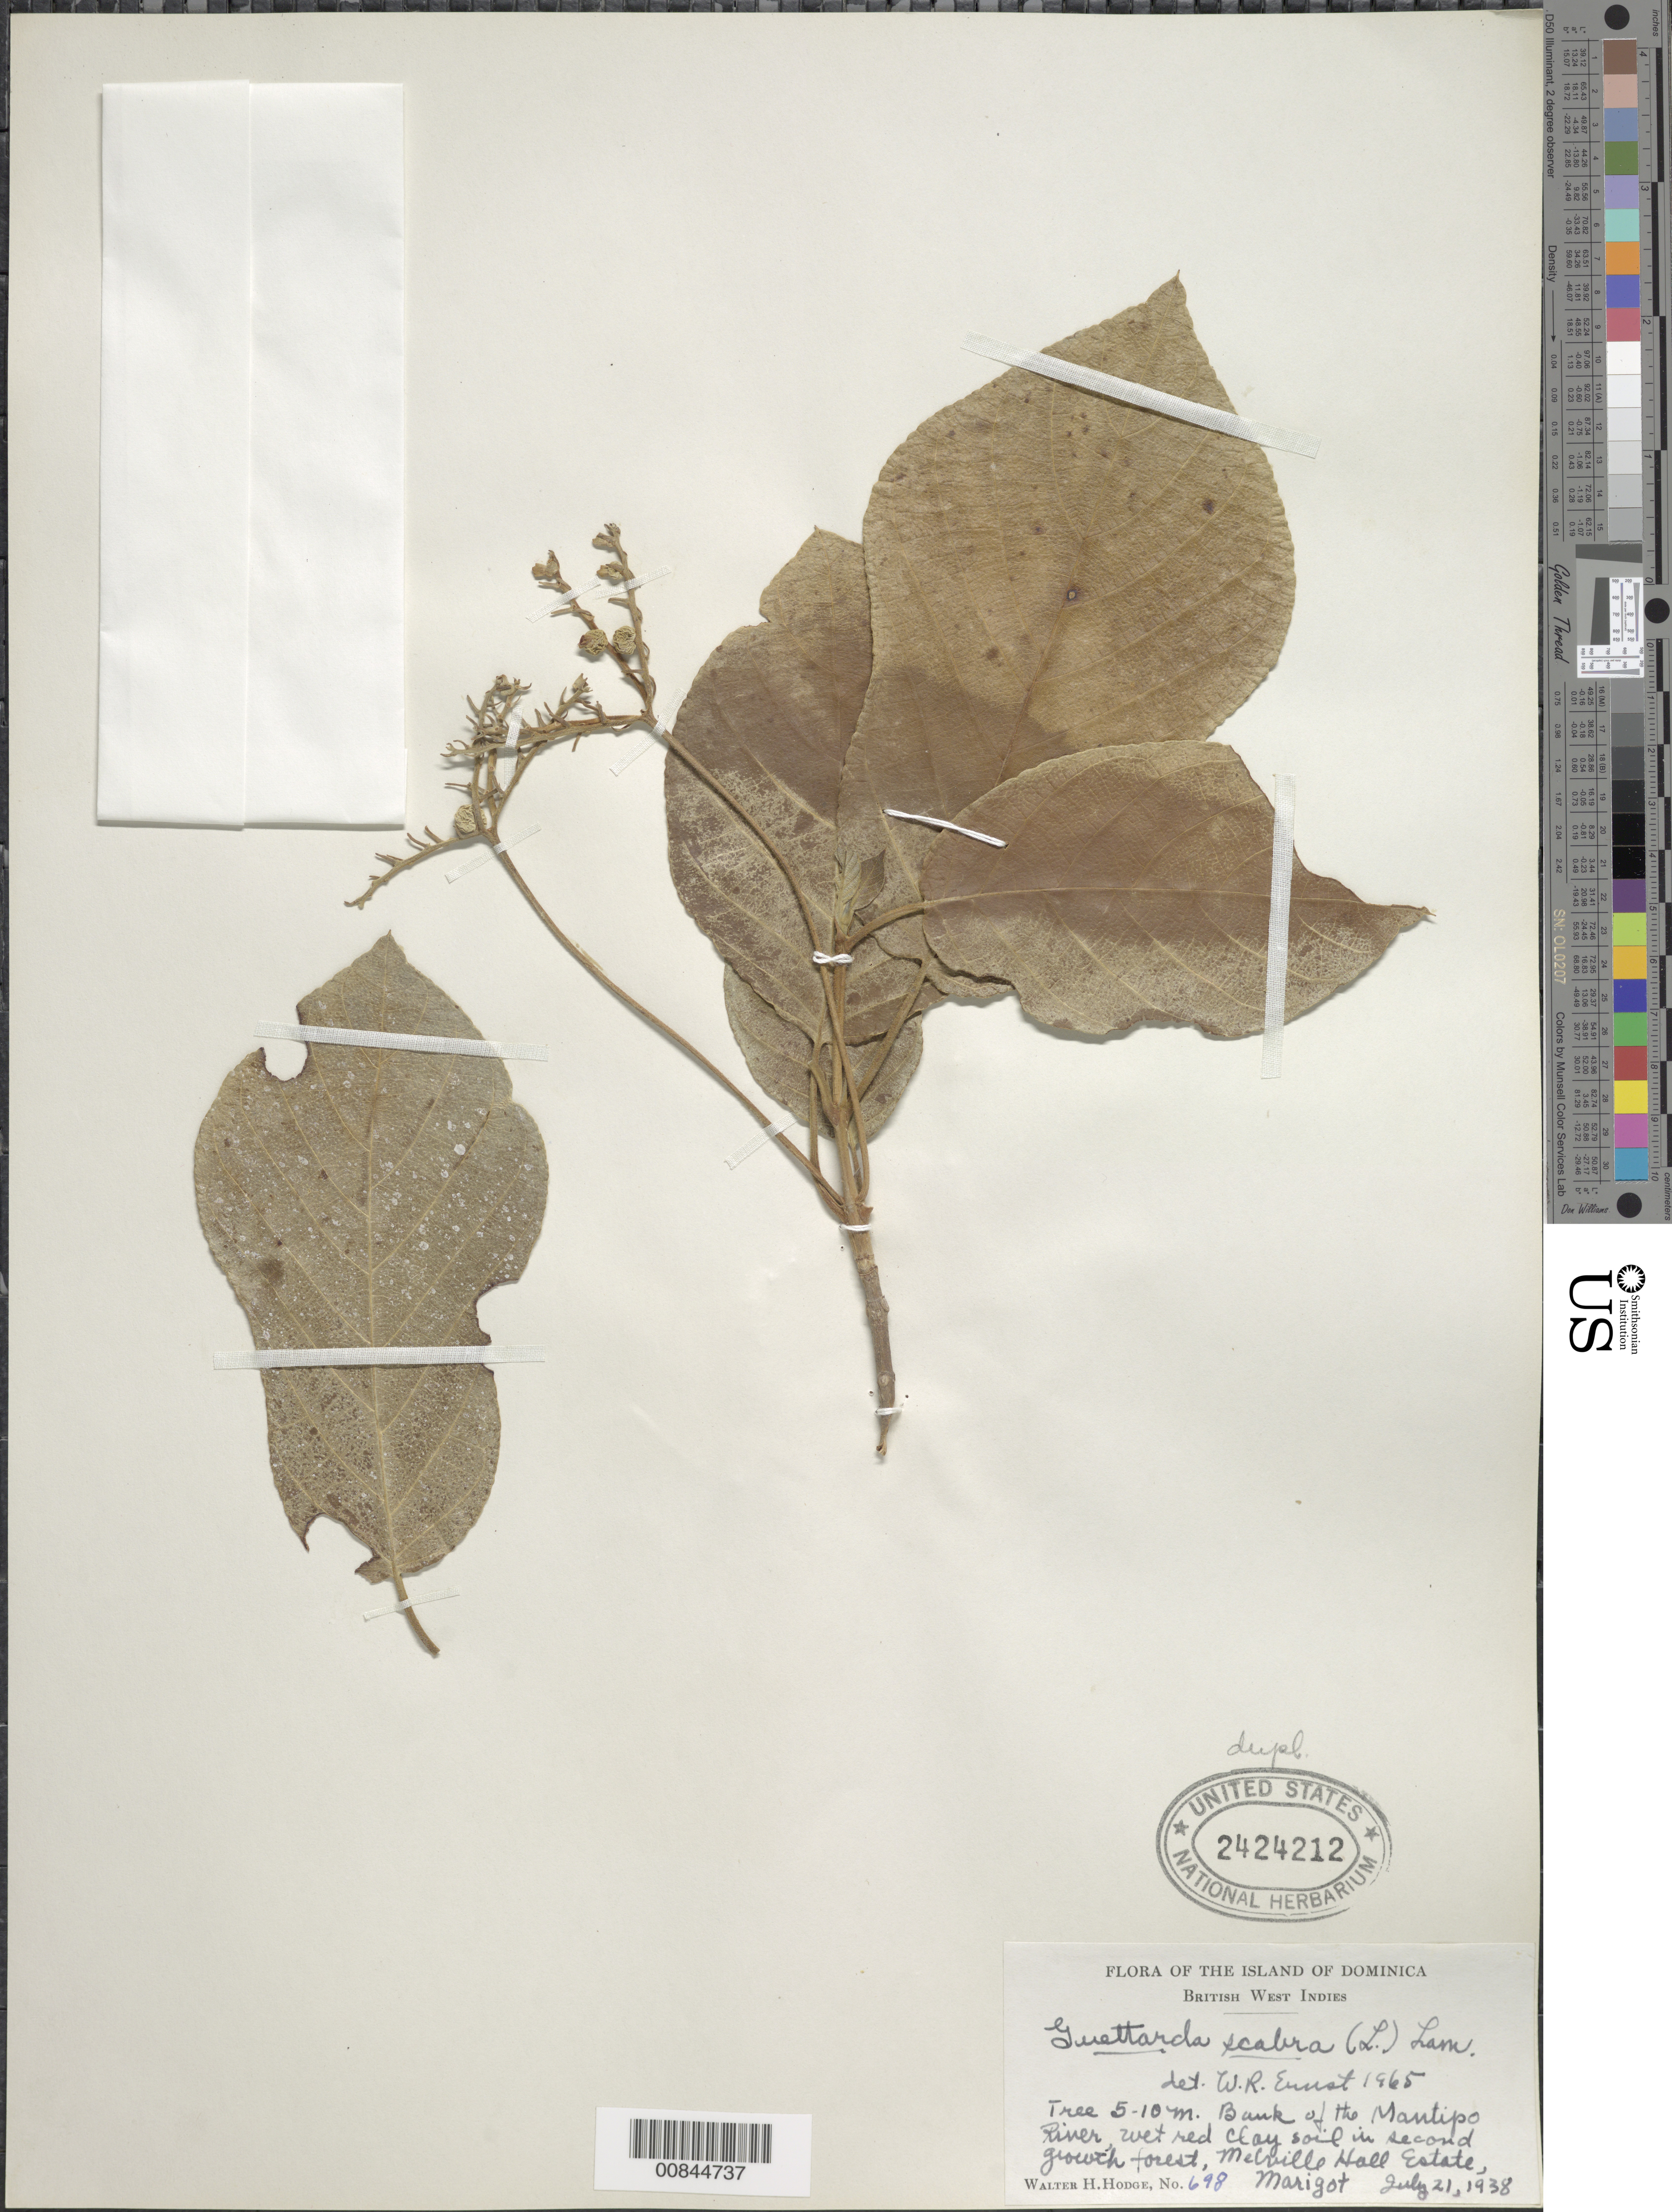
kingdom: Plantae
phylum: Tracheophyta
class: Magnoliopsida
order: Gentianales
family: Rubiaceae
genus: Guettarda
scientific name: Guettarda scabra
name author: (L.) Vent.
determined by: Ernst, W. R., (US), NMNH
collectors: W. Hodge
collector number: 698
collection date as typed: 21 Jul 1938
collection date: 1938-07-21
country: Dominica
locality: Bank of Mantipo River, Melville Hall Estate, Marigot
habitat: River bank, wet red clay soil in second growth forest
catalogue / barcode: US 2424212